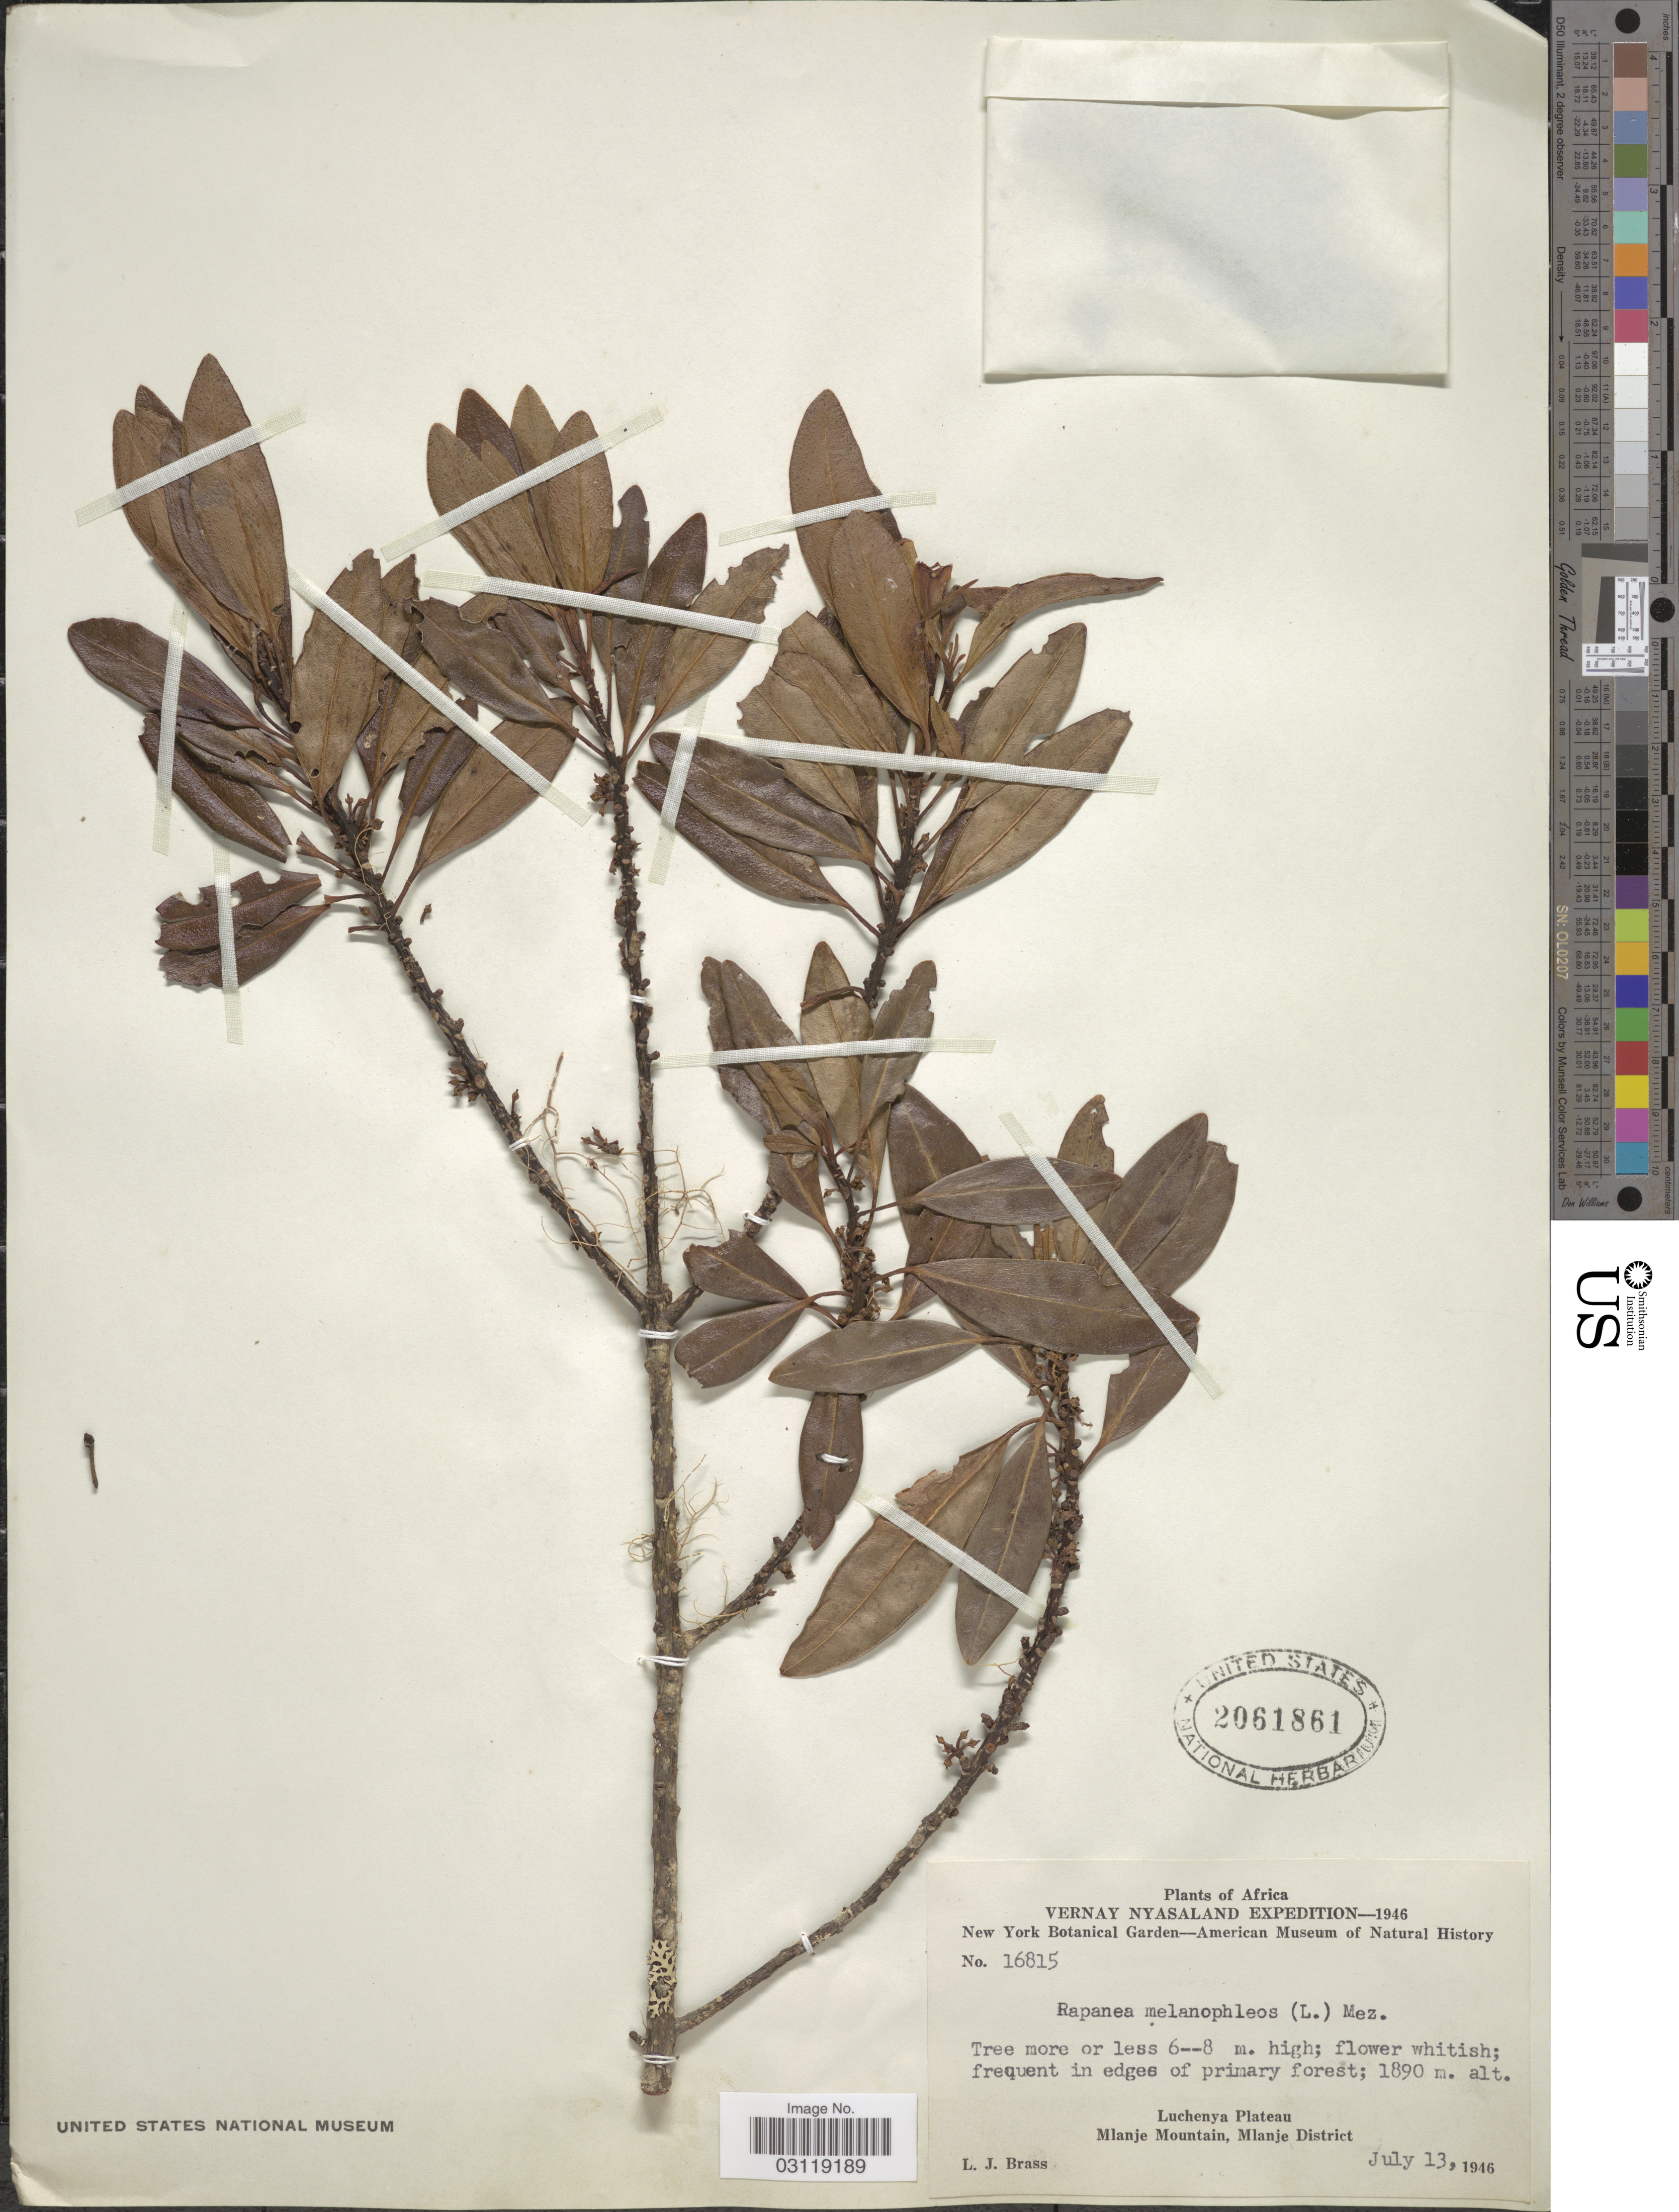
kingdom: Plantae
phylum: Tracheophyta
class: Magnoliopsida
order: Ericales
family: Primulaceae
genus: Rapanea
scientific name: Rapanea melanophloeos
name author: (L.) Mez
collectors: L. J. Brass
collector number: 16815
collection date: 1946-07-13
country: Malawi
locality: Vernay Nyasaland. Luchenya Plateau. Mlanje Mountain, Mlanje District.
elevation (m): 1890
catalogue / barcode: US 2061861